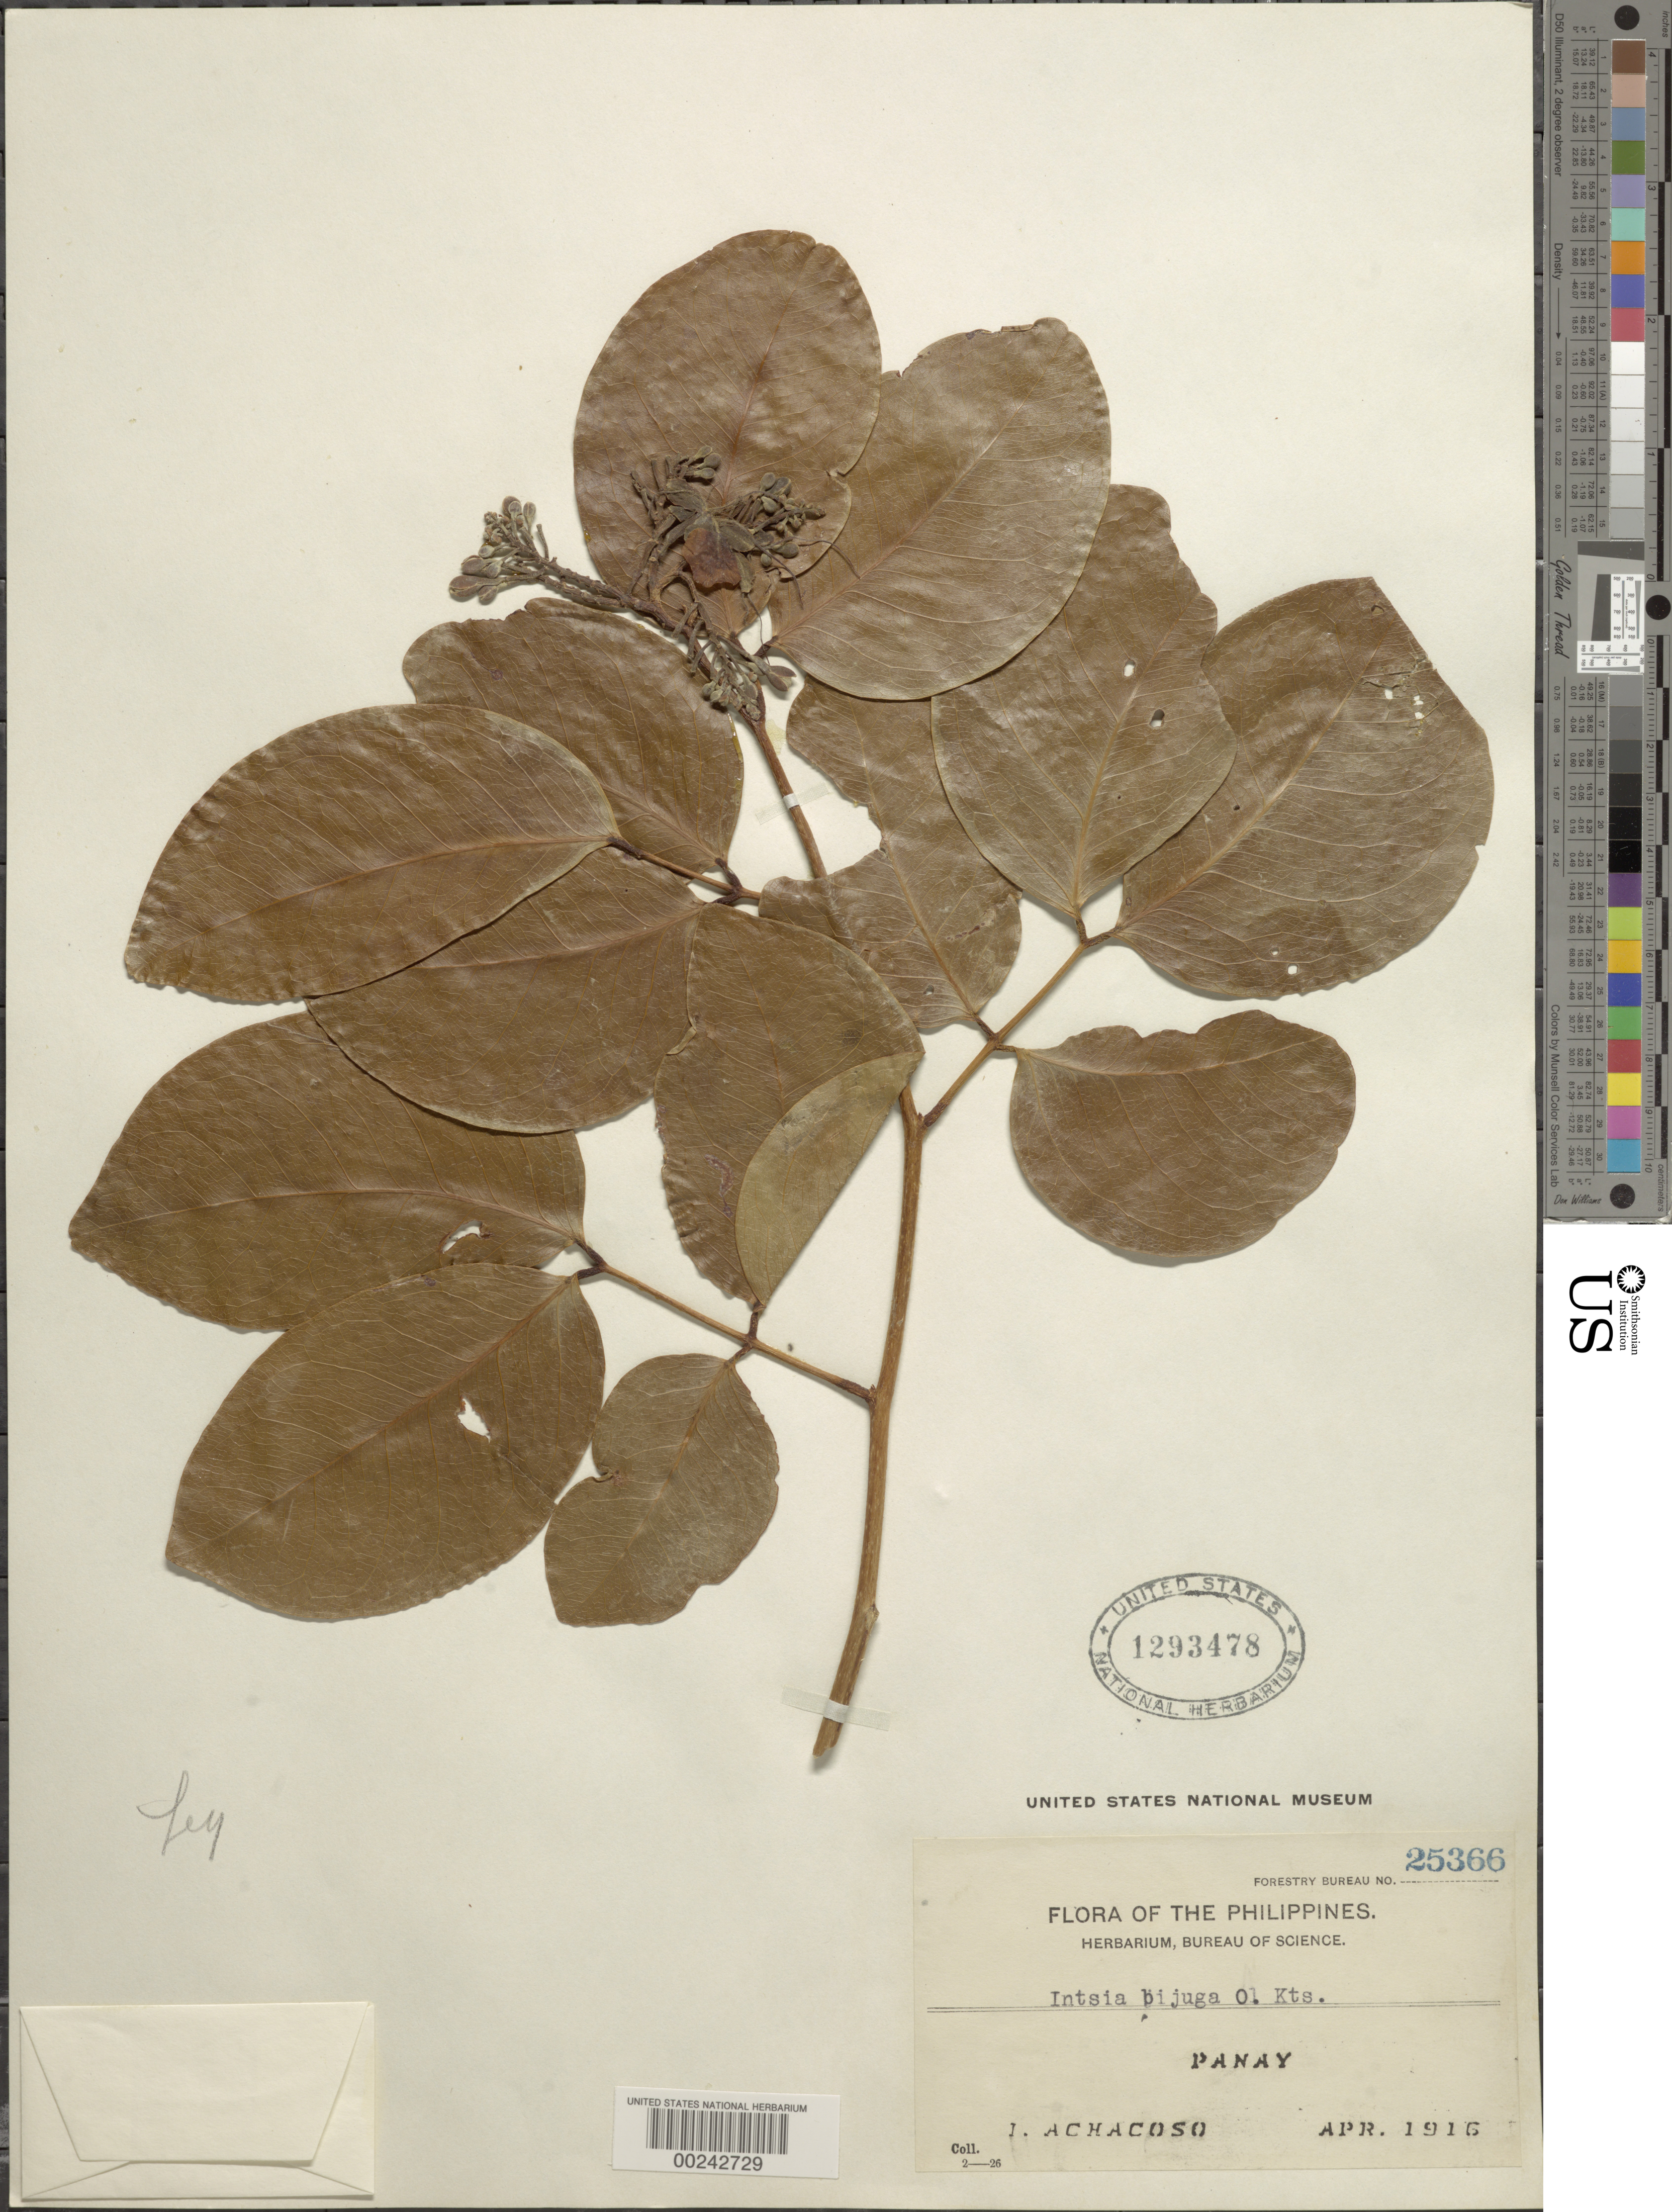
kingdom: Plantae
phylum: Tracheophyta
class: Magnoliopsida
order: Fabales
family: Fabaceae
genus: Intsia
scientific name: Intsia bijuga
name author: (Colebr.) Kuntze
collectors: I. Achacoso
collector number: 25366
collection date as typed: Apr 1916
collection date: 1916-04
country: Philippines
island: Panay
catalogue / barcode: US 1293478